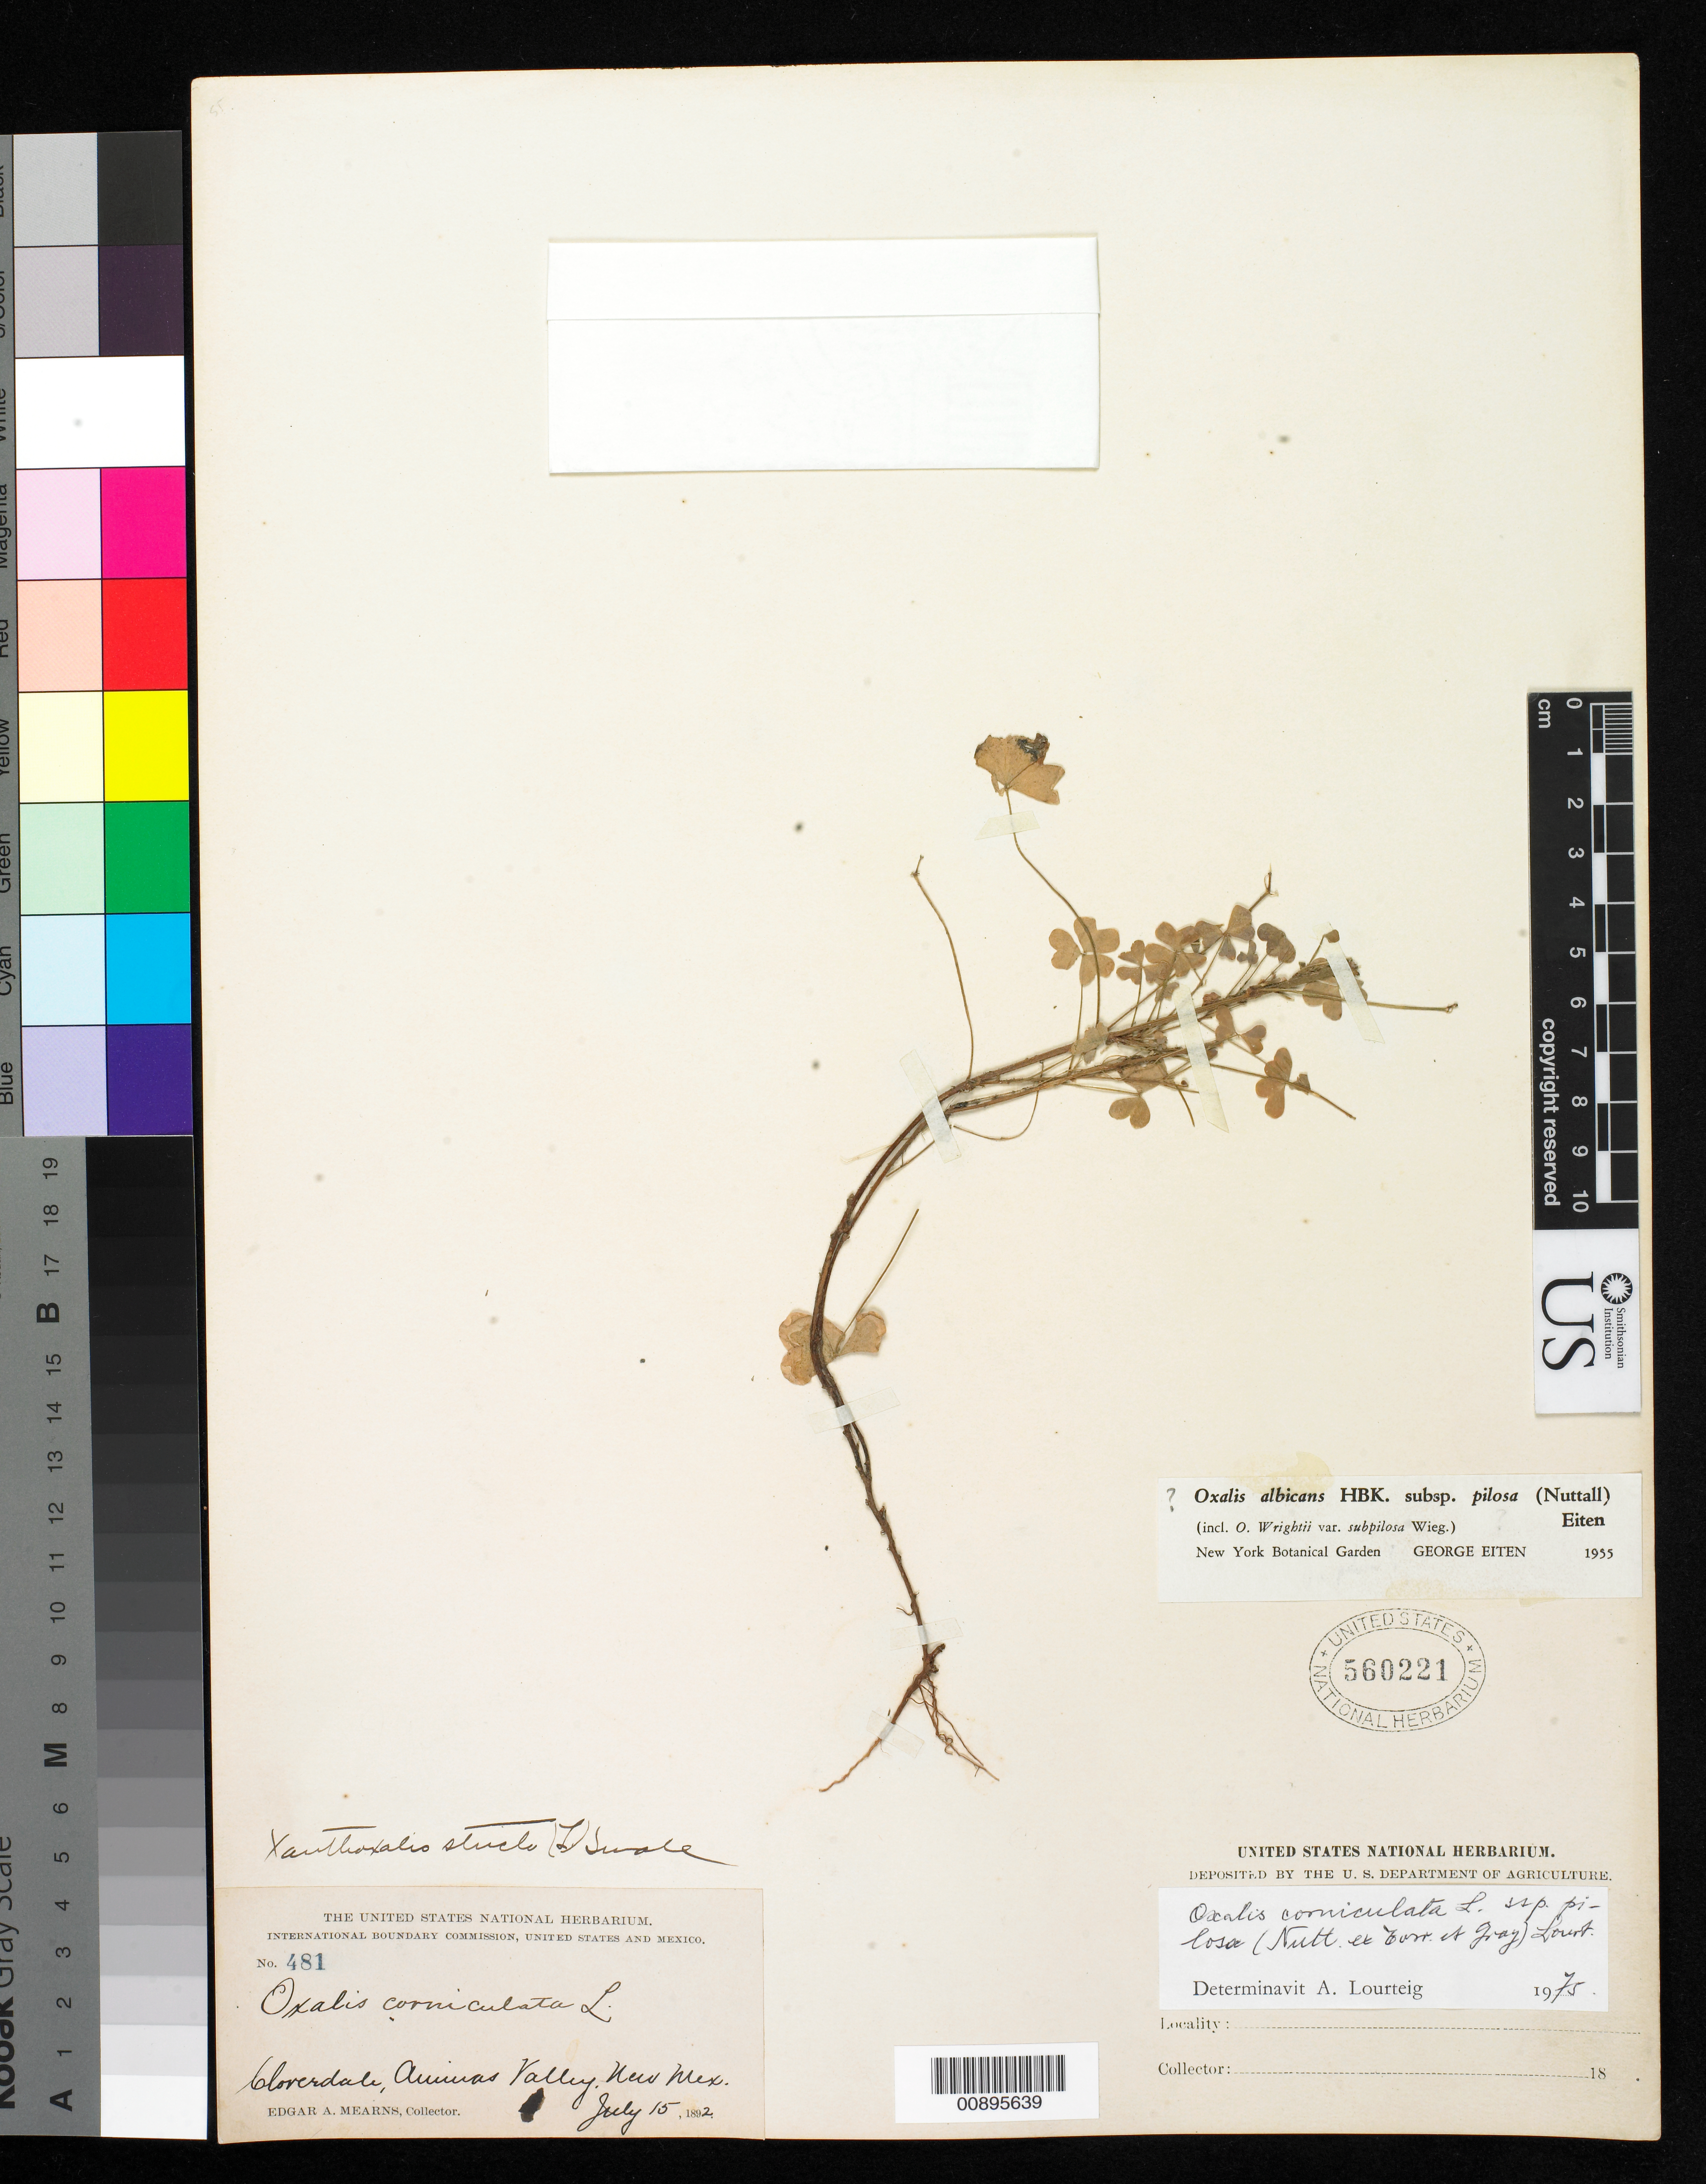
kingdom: Plantae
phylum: Tracheophyta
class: Magnoliopsida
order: Oxalidales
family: Oxalidaceae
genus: Oxalis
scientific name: Oxalis corniculata subsp. pilosa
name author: (Nutt.) Lourteig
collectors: E. A. Mearns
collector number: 481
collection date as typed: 15 Jul 1892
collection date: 1892-07-15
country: United States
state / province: New Mexico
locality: Cloverdale, Animas Valley, New Mexico.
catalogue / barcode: US 560221